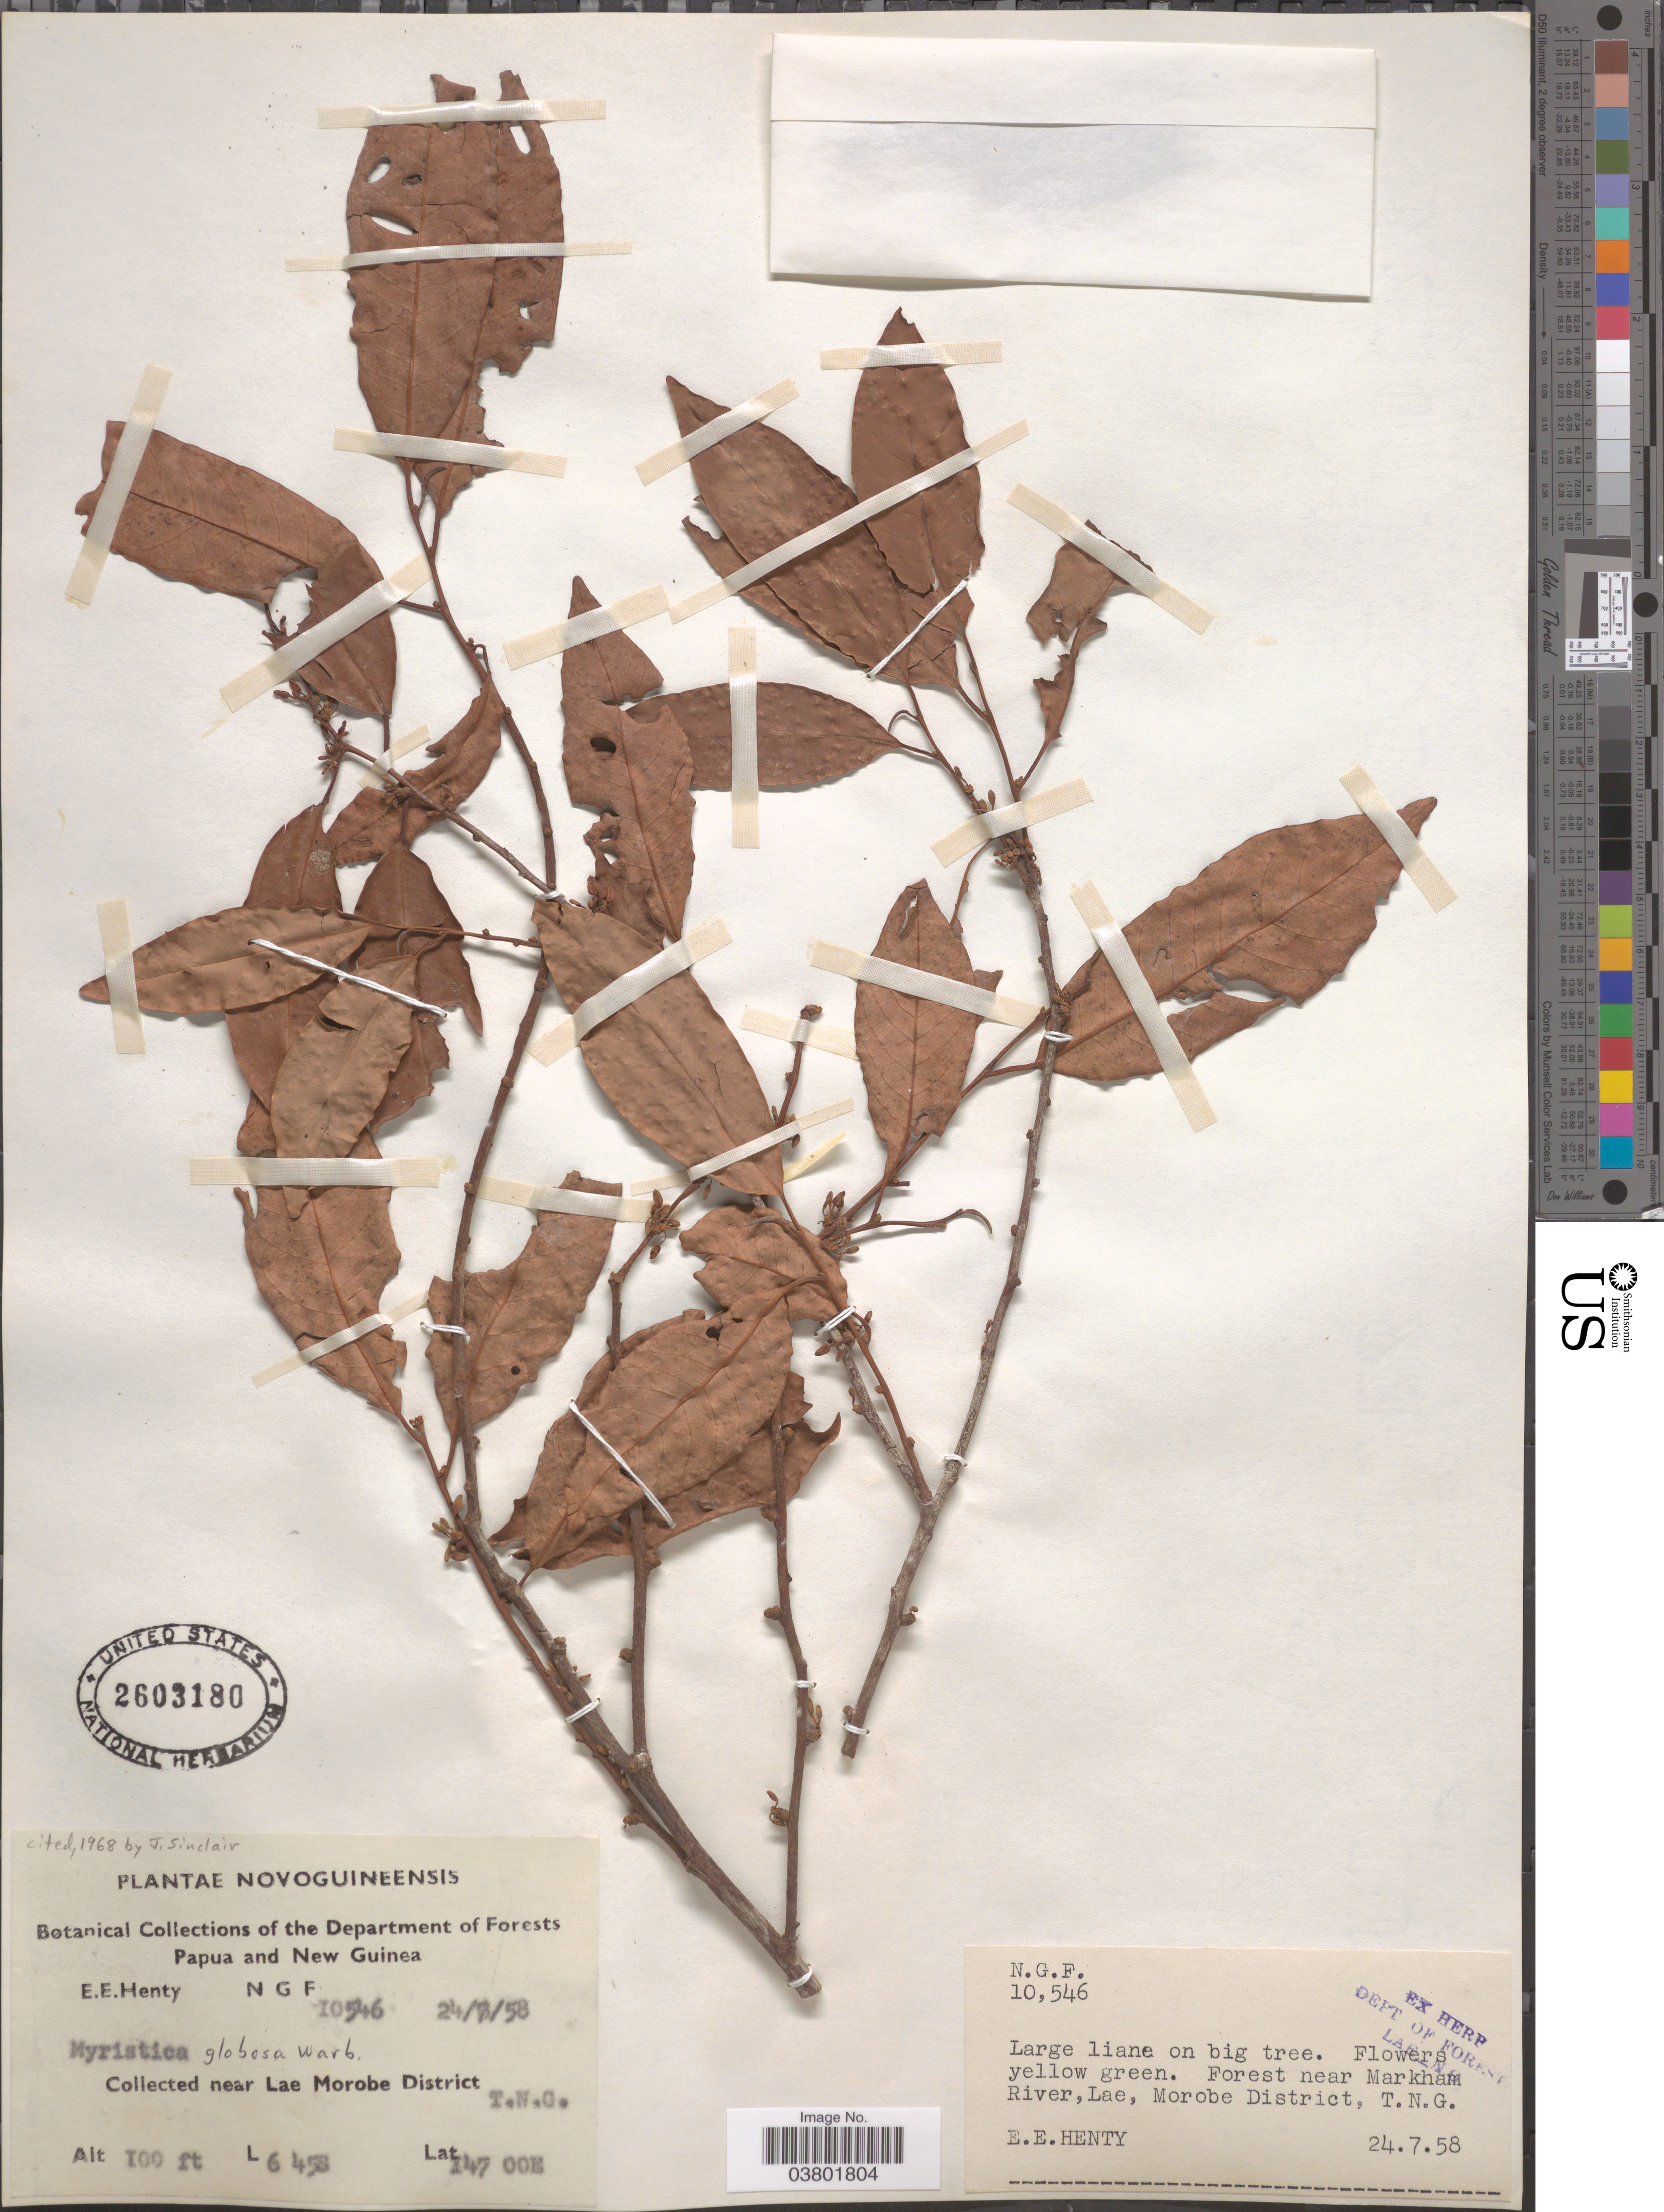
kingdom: Plantae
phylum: Tracheophyta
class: Magnoliopsida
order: Magnoliales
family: Myristicaceae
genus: Myristica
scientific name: Myristica globosa subsp. globosa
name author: Warb.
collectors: E. Henty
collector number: NGF10546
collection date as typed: Transcribed d/m/y: 24/7/58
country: Papua New Guinea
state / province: Morobe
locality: Novoguineensis. Near Markham River, Lae, Morobe District, T.N.G.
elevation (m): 30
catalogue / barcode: US 2603180